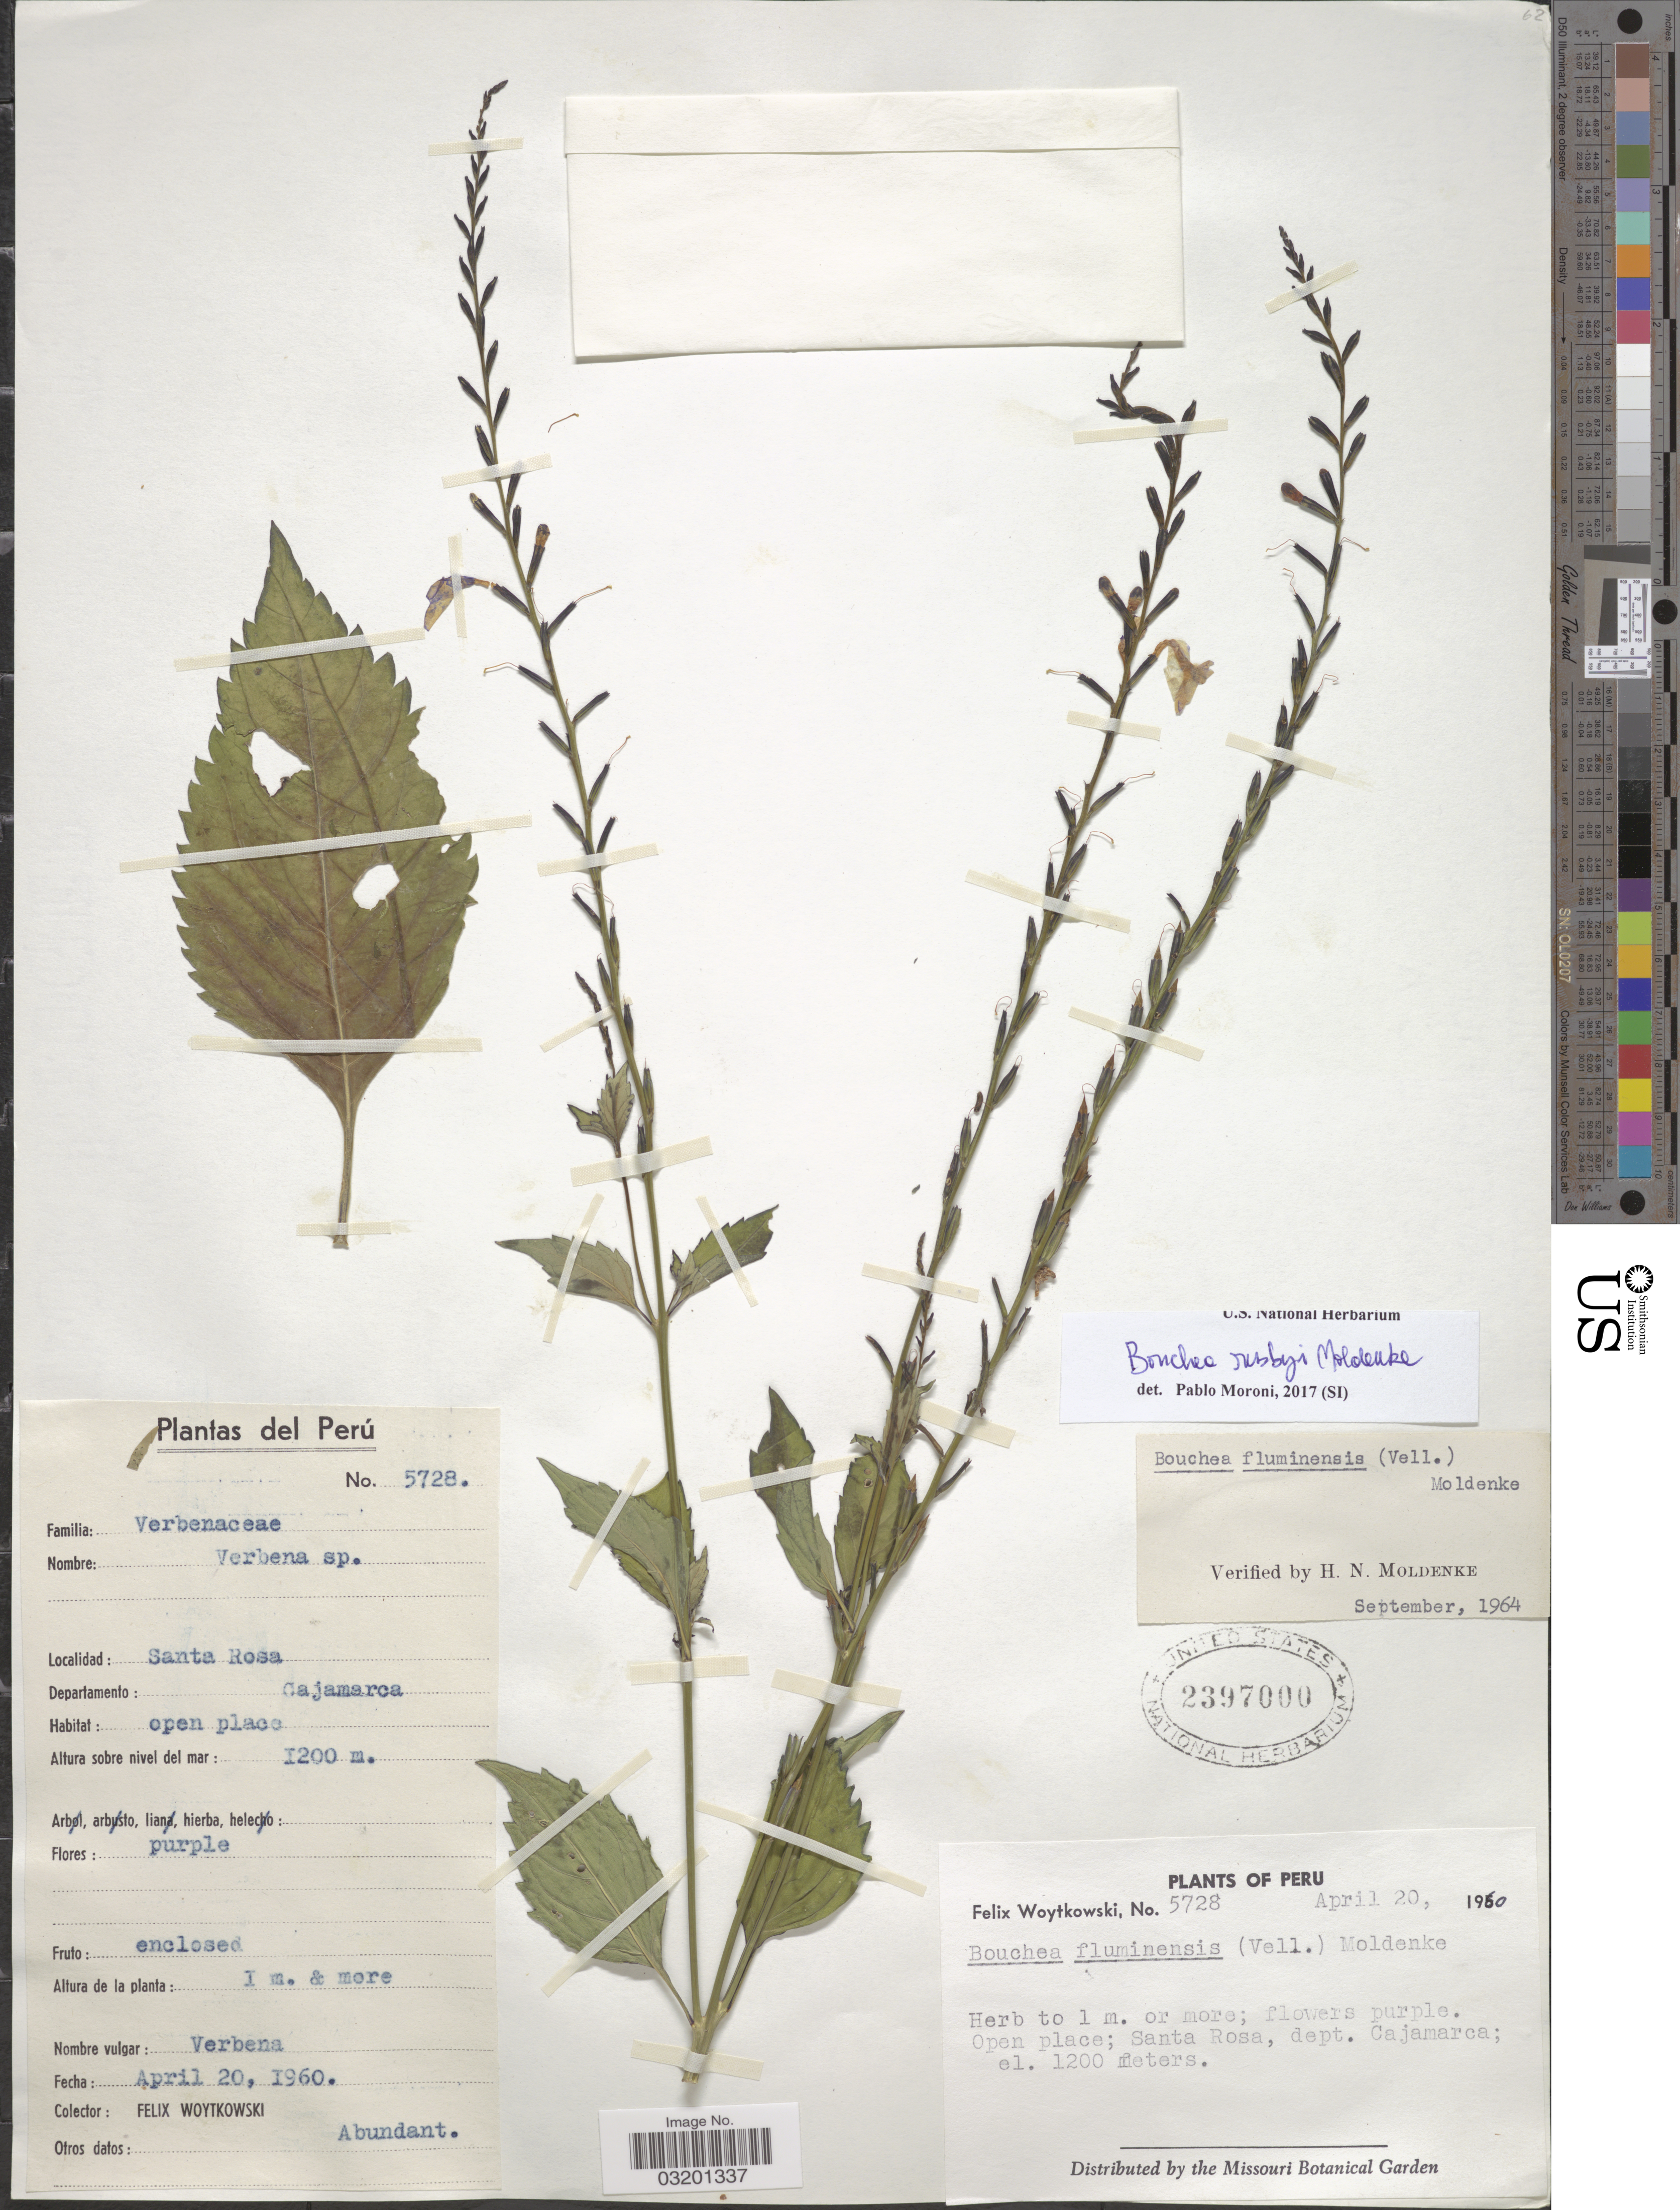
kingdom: Plantae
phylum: Tracheophyta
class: Magnoliopsida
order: Lamiales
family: Verbenaceae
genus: Bouchea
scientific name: Bouchea rusbyi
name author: Moldenke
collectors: F. Woytkowski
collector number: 5728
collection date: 1960-04-20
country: Peru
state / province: Cajamarca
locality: Santa Rosa, Departamento: Cajamarca.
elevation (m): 1200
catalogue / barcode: US 2397000